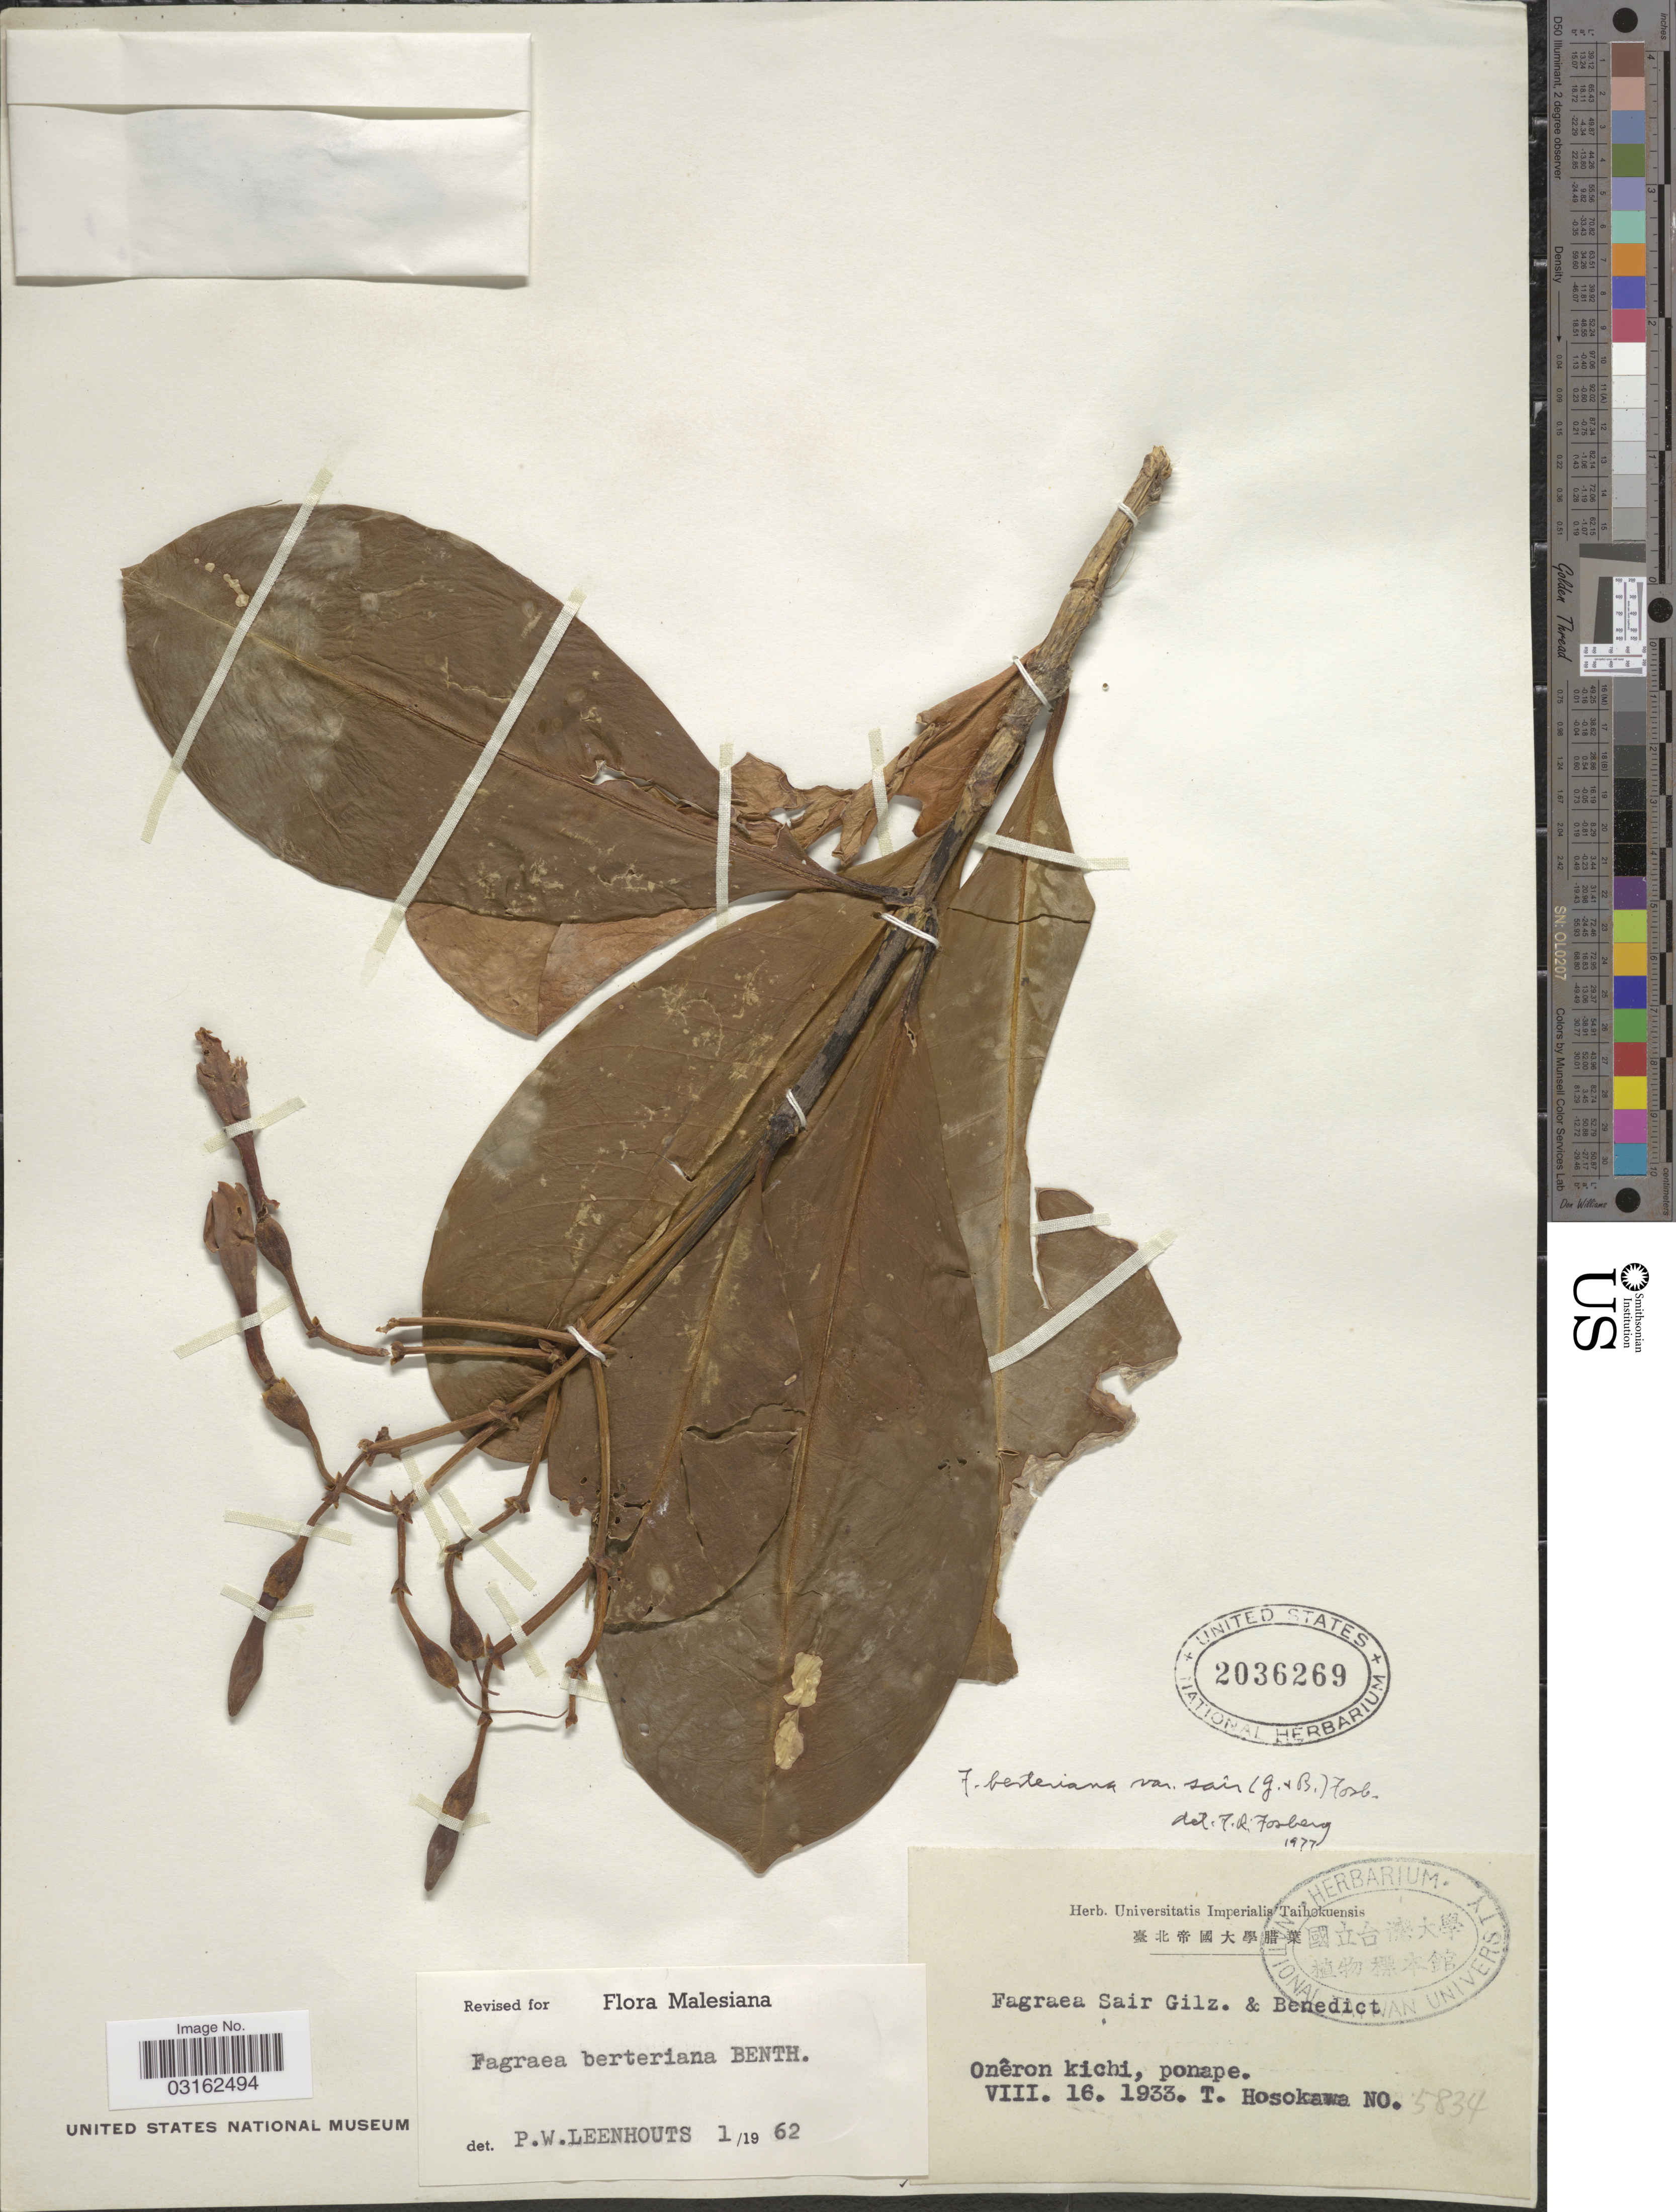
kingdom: Plantae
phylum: Tracheophyta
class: Magnoliopsida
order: Gentianales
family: Gentianaceae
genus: Fagraea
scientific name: Fagraea berteroana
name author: A. Gray ex Benth.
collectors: T. Hosokawa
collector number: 5834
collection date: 1933-08-16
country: Micronesia, Federated States of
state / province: Pohnpei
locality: Onêron kichi, ponape.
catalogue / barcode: US 2036269